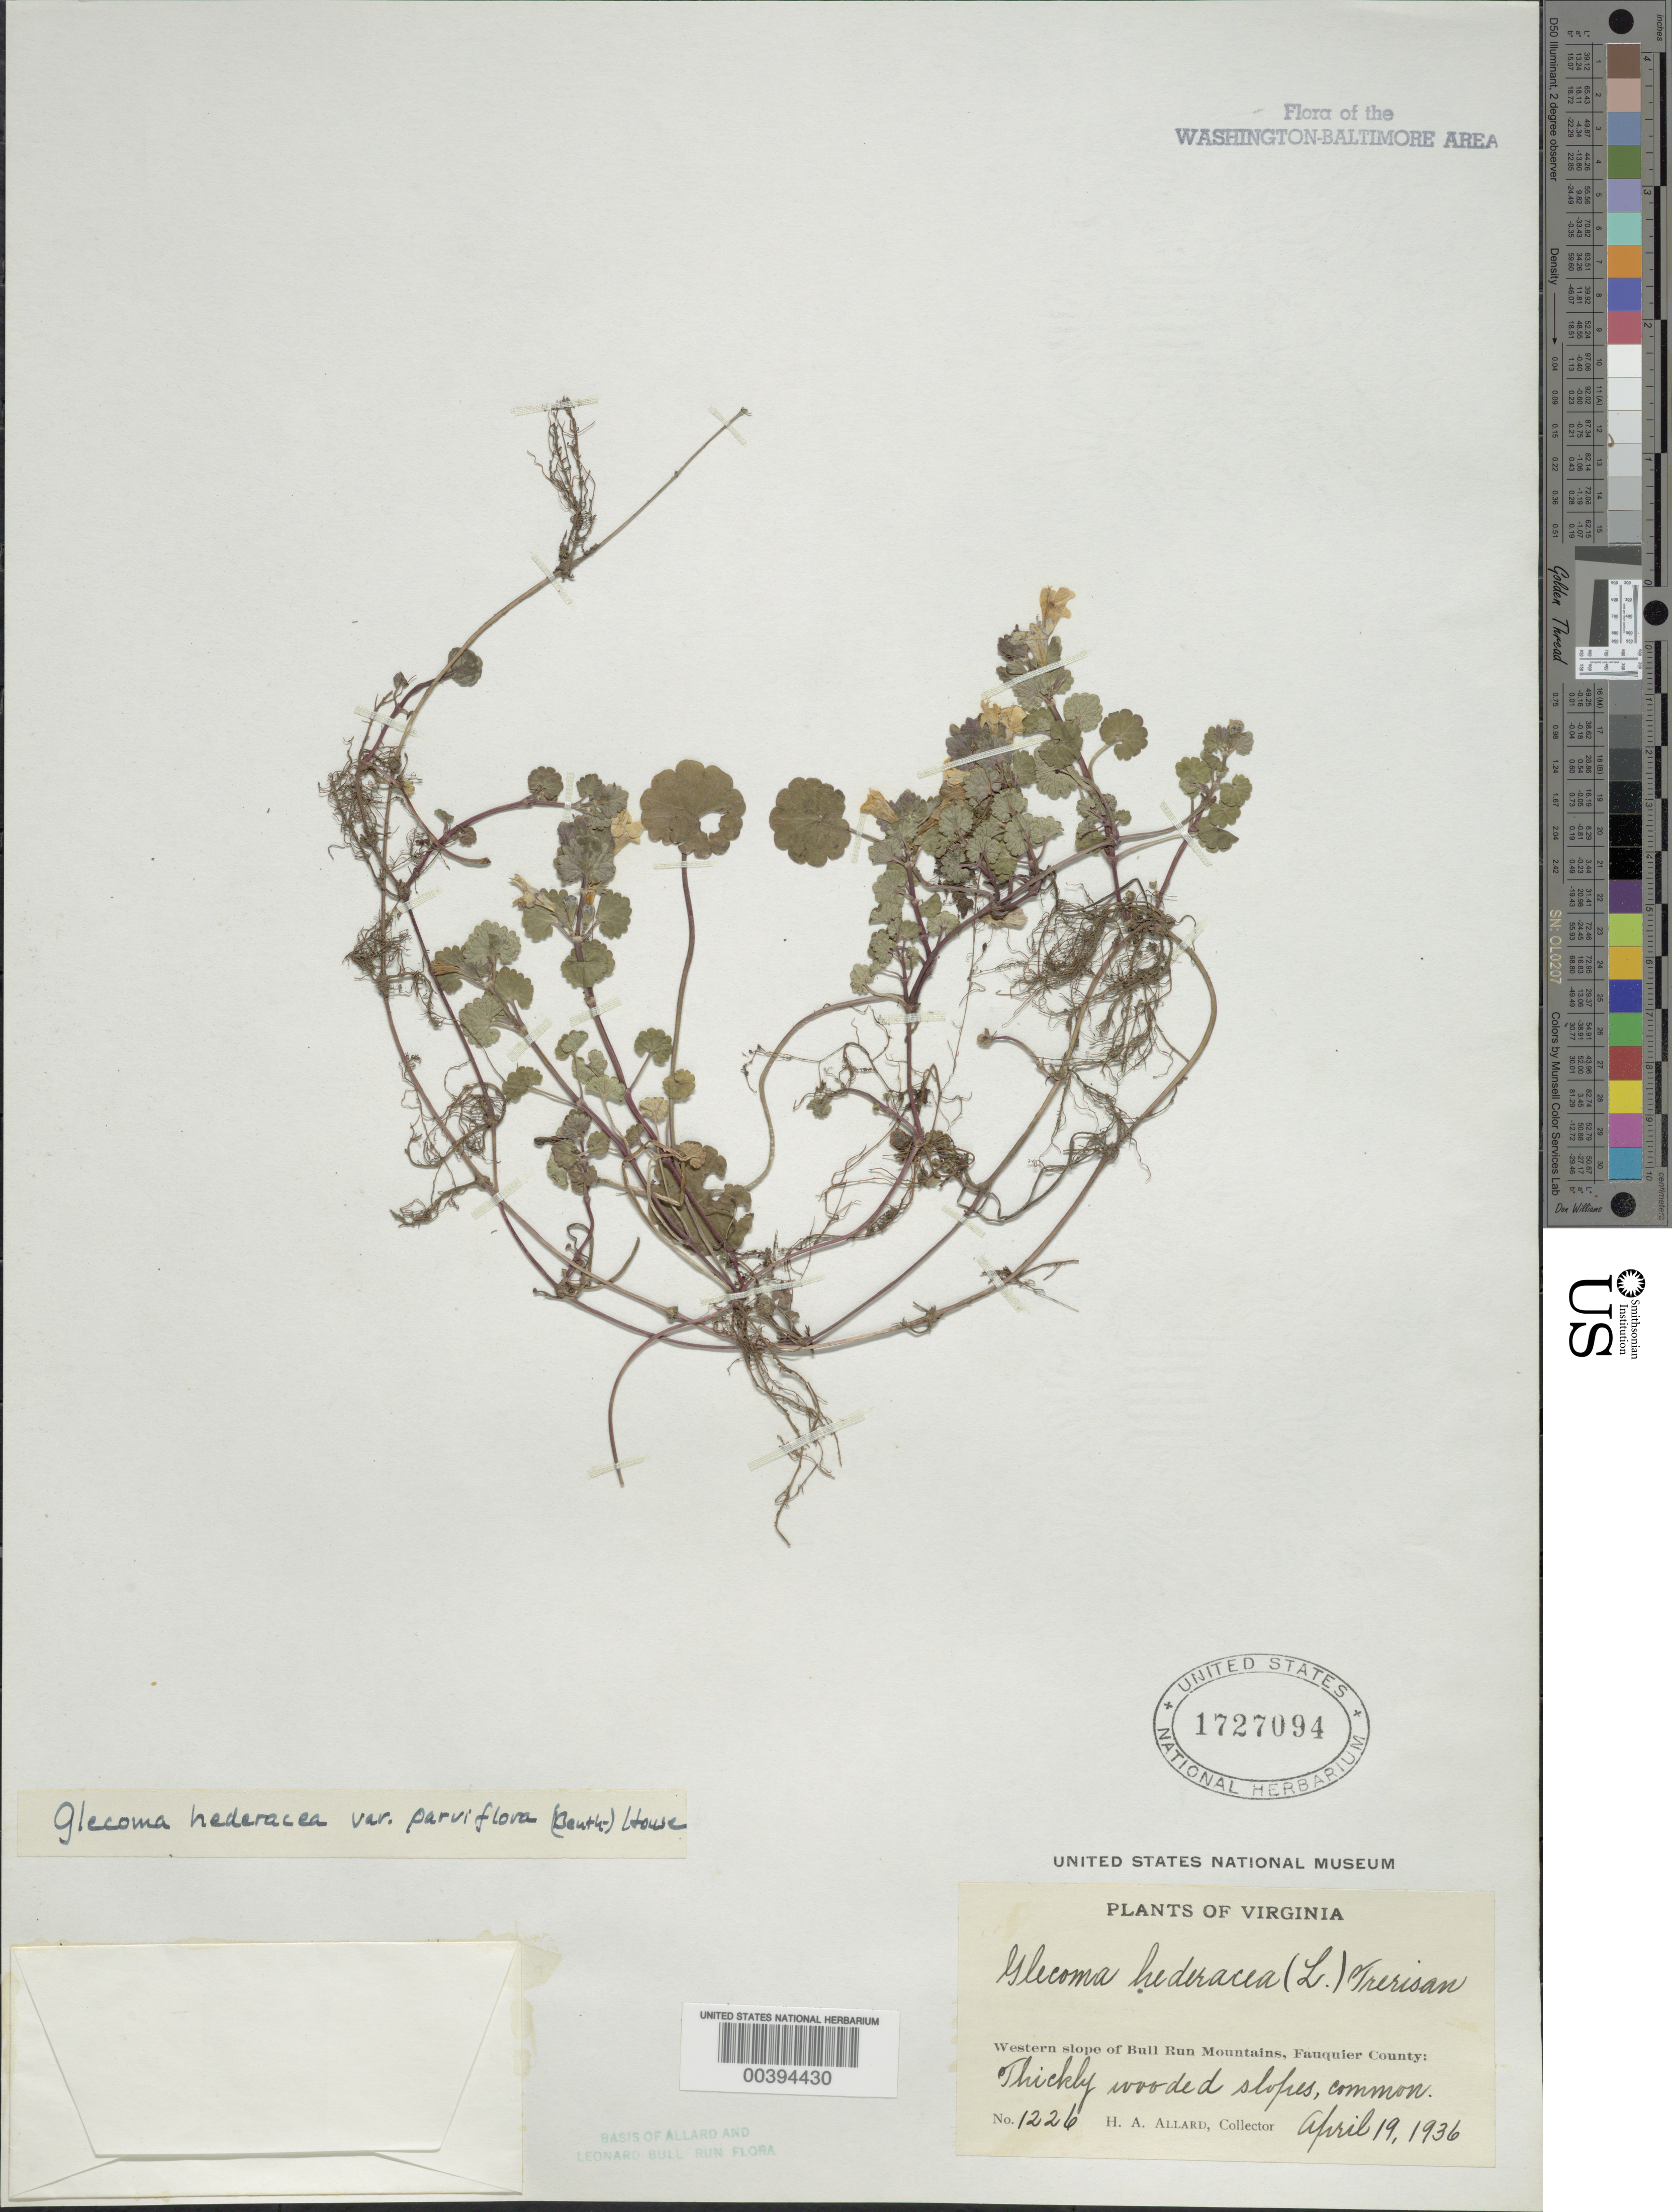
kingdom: Plantae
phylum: Tracheophyta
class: Magnoliopsida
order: Lamiales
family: Lamiaceae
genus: Glechoma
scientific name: Glechoma hederacea var. micrantha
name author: Moric.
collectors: H. A. Allard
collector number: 1226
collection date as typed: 19 Apr 1936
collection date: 1936-04-19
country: United States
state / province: Virginia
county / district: Fauquier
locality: Western slope of Bull Run Mts.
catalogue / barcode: US 1727094